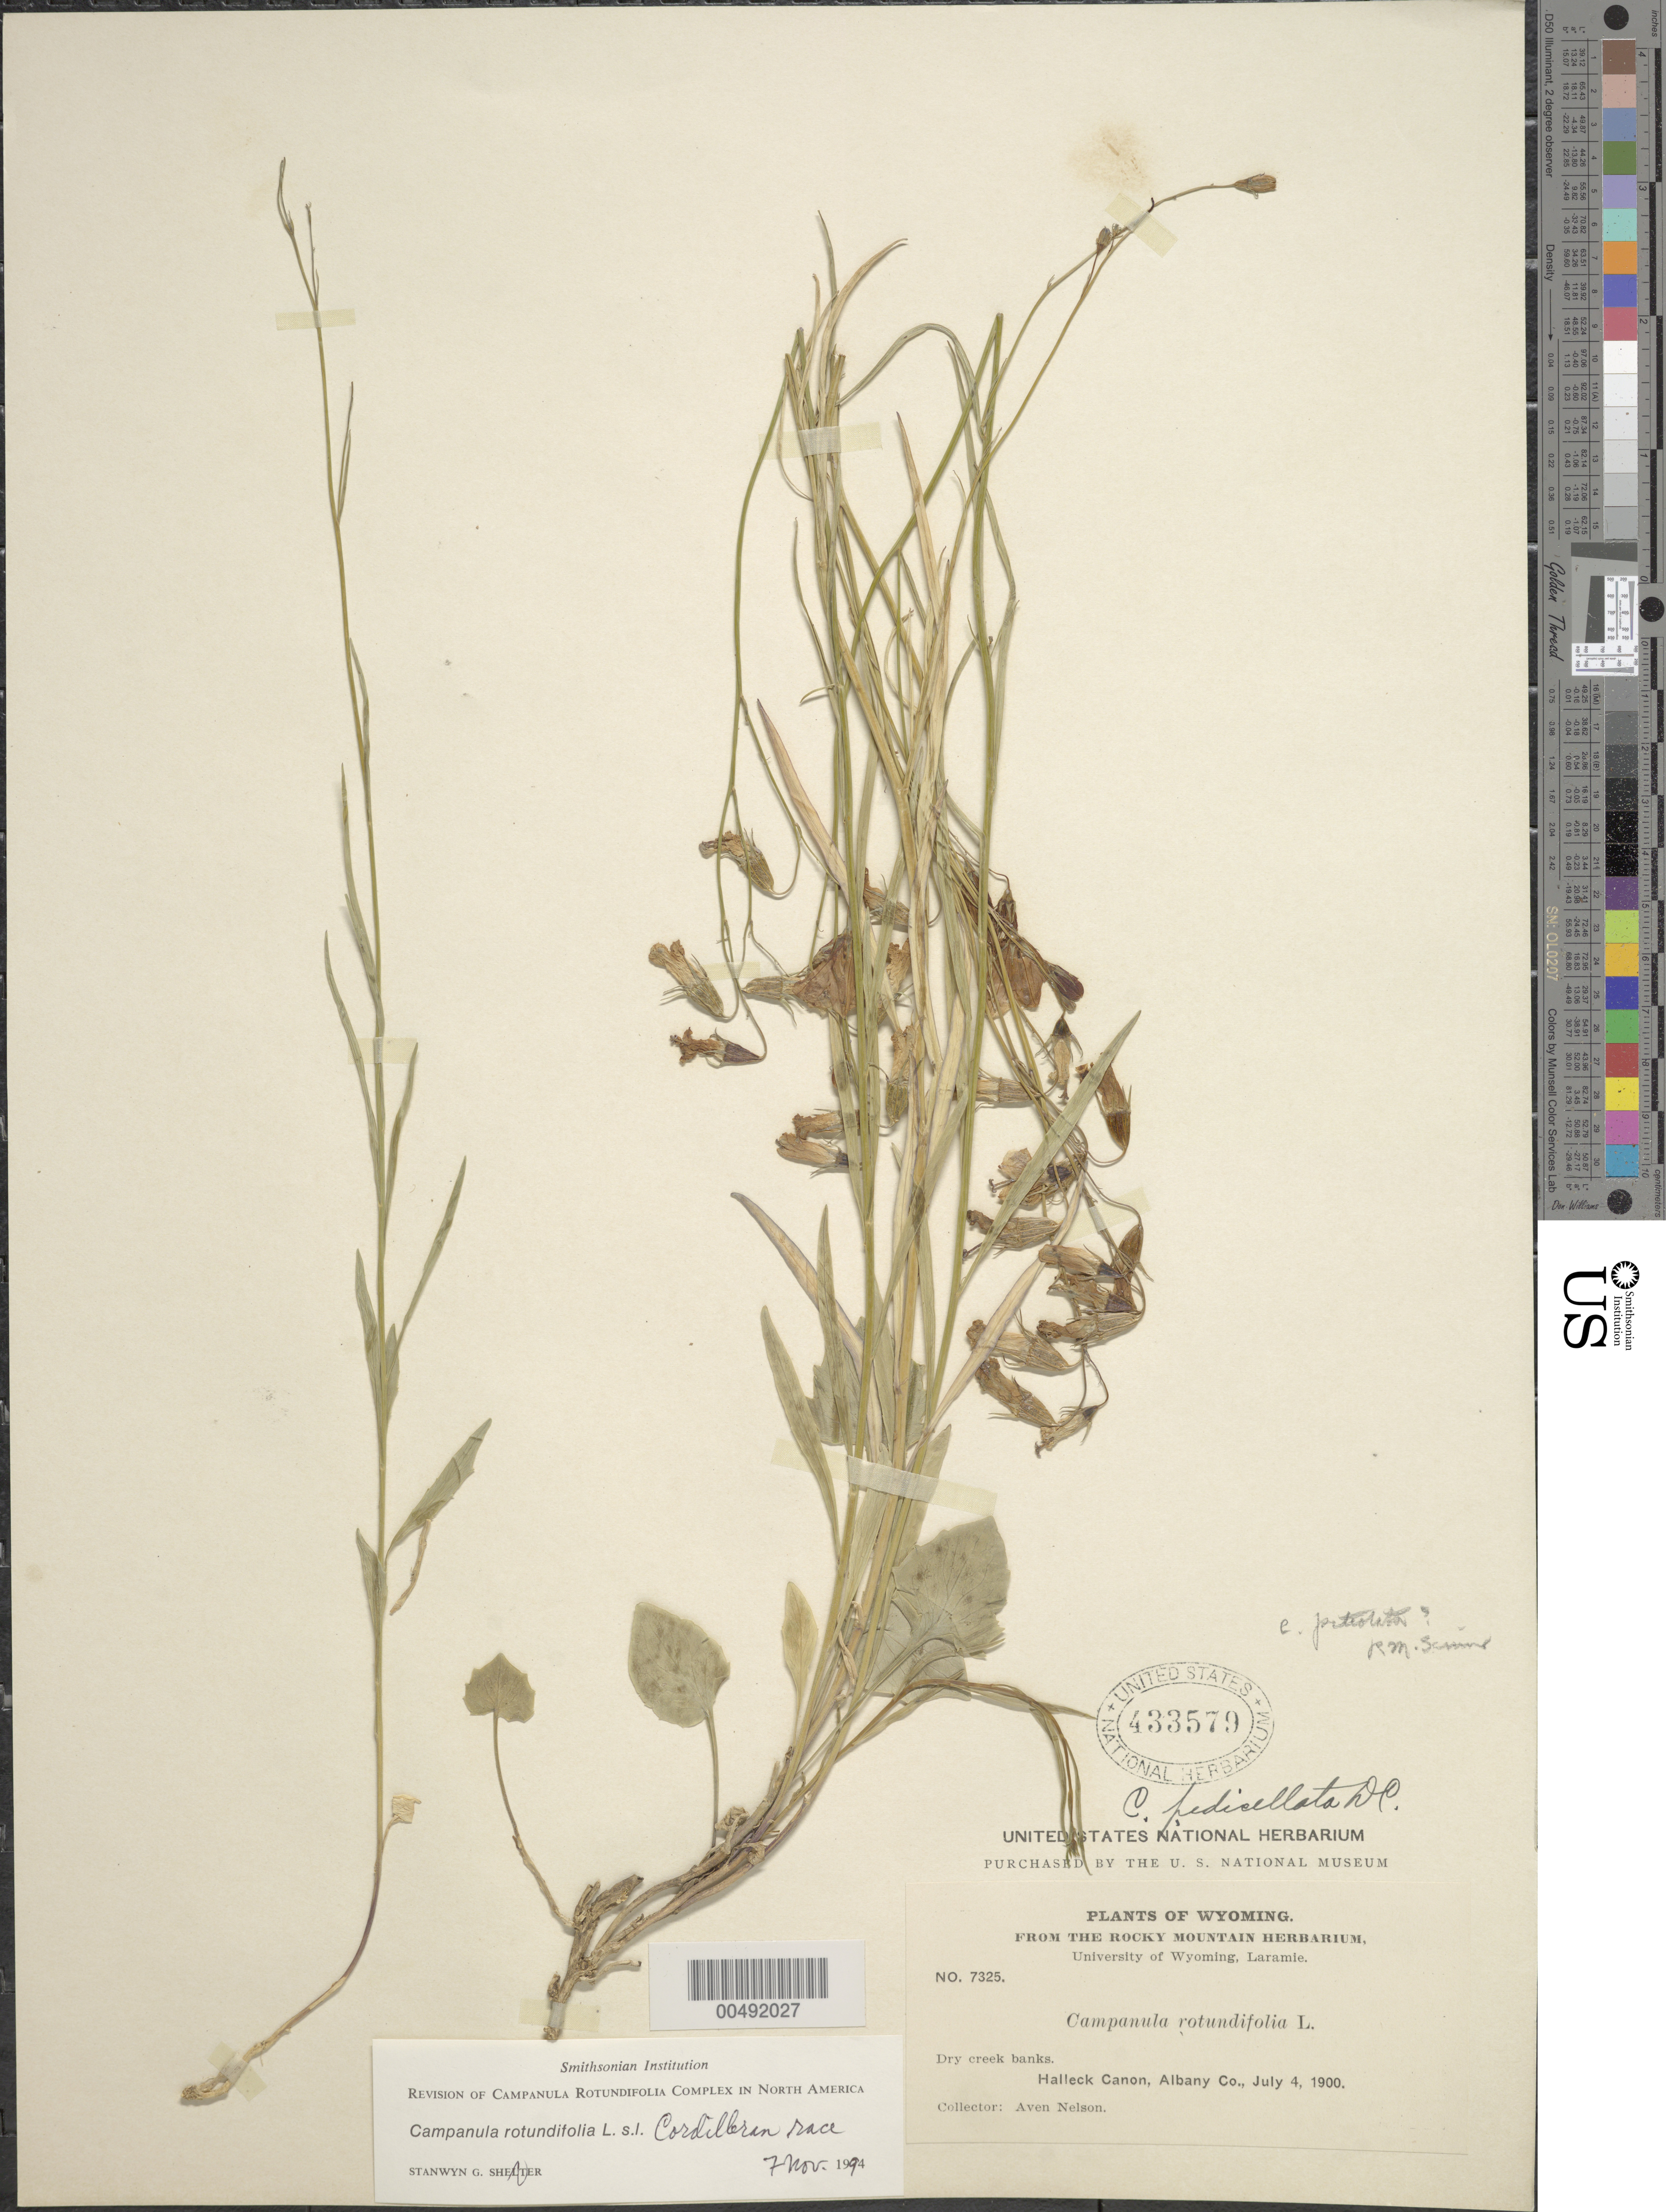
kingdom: Plantae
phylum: Tracheophyta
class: Magnoliopsida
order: Asterales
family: Campanulaceae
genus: Campanula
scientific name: Campanula rotundifolia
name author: L.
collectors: A. Nelson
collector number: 7325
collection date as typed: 04 Jul 1900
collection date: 1900-07-04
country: United States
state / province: Wyoming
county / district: Albany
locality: Halleck Cañon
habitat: dry creek banks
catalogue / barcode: US 433579